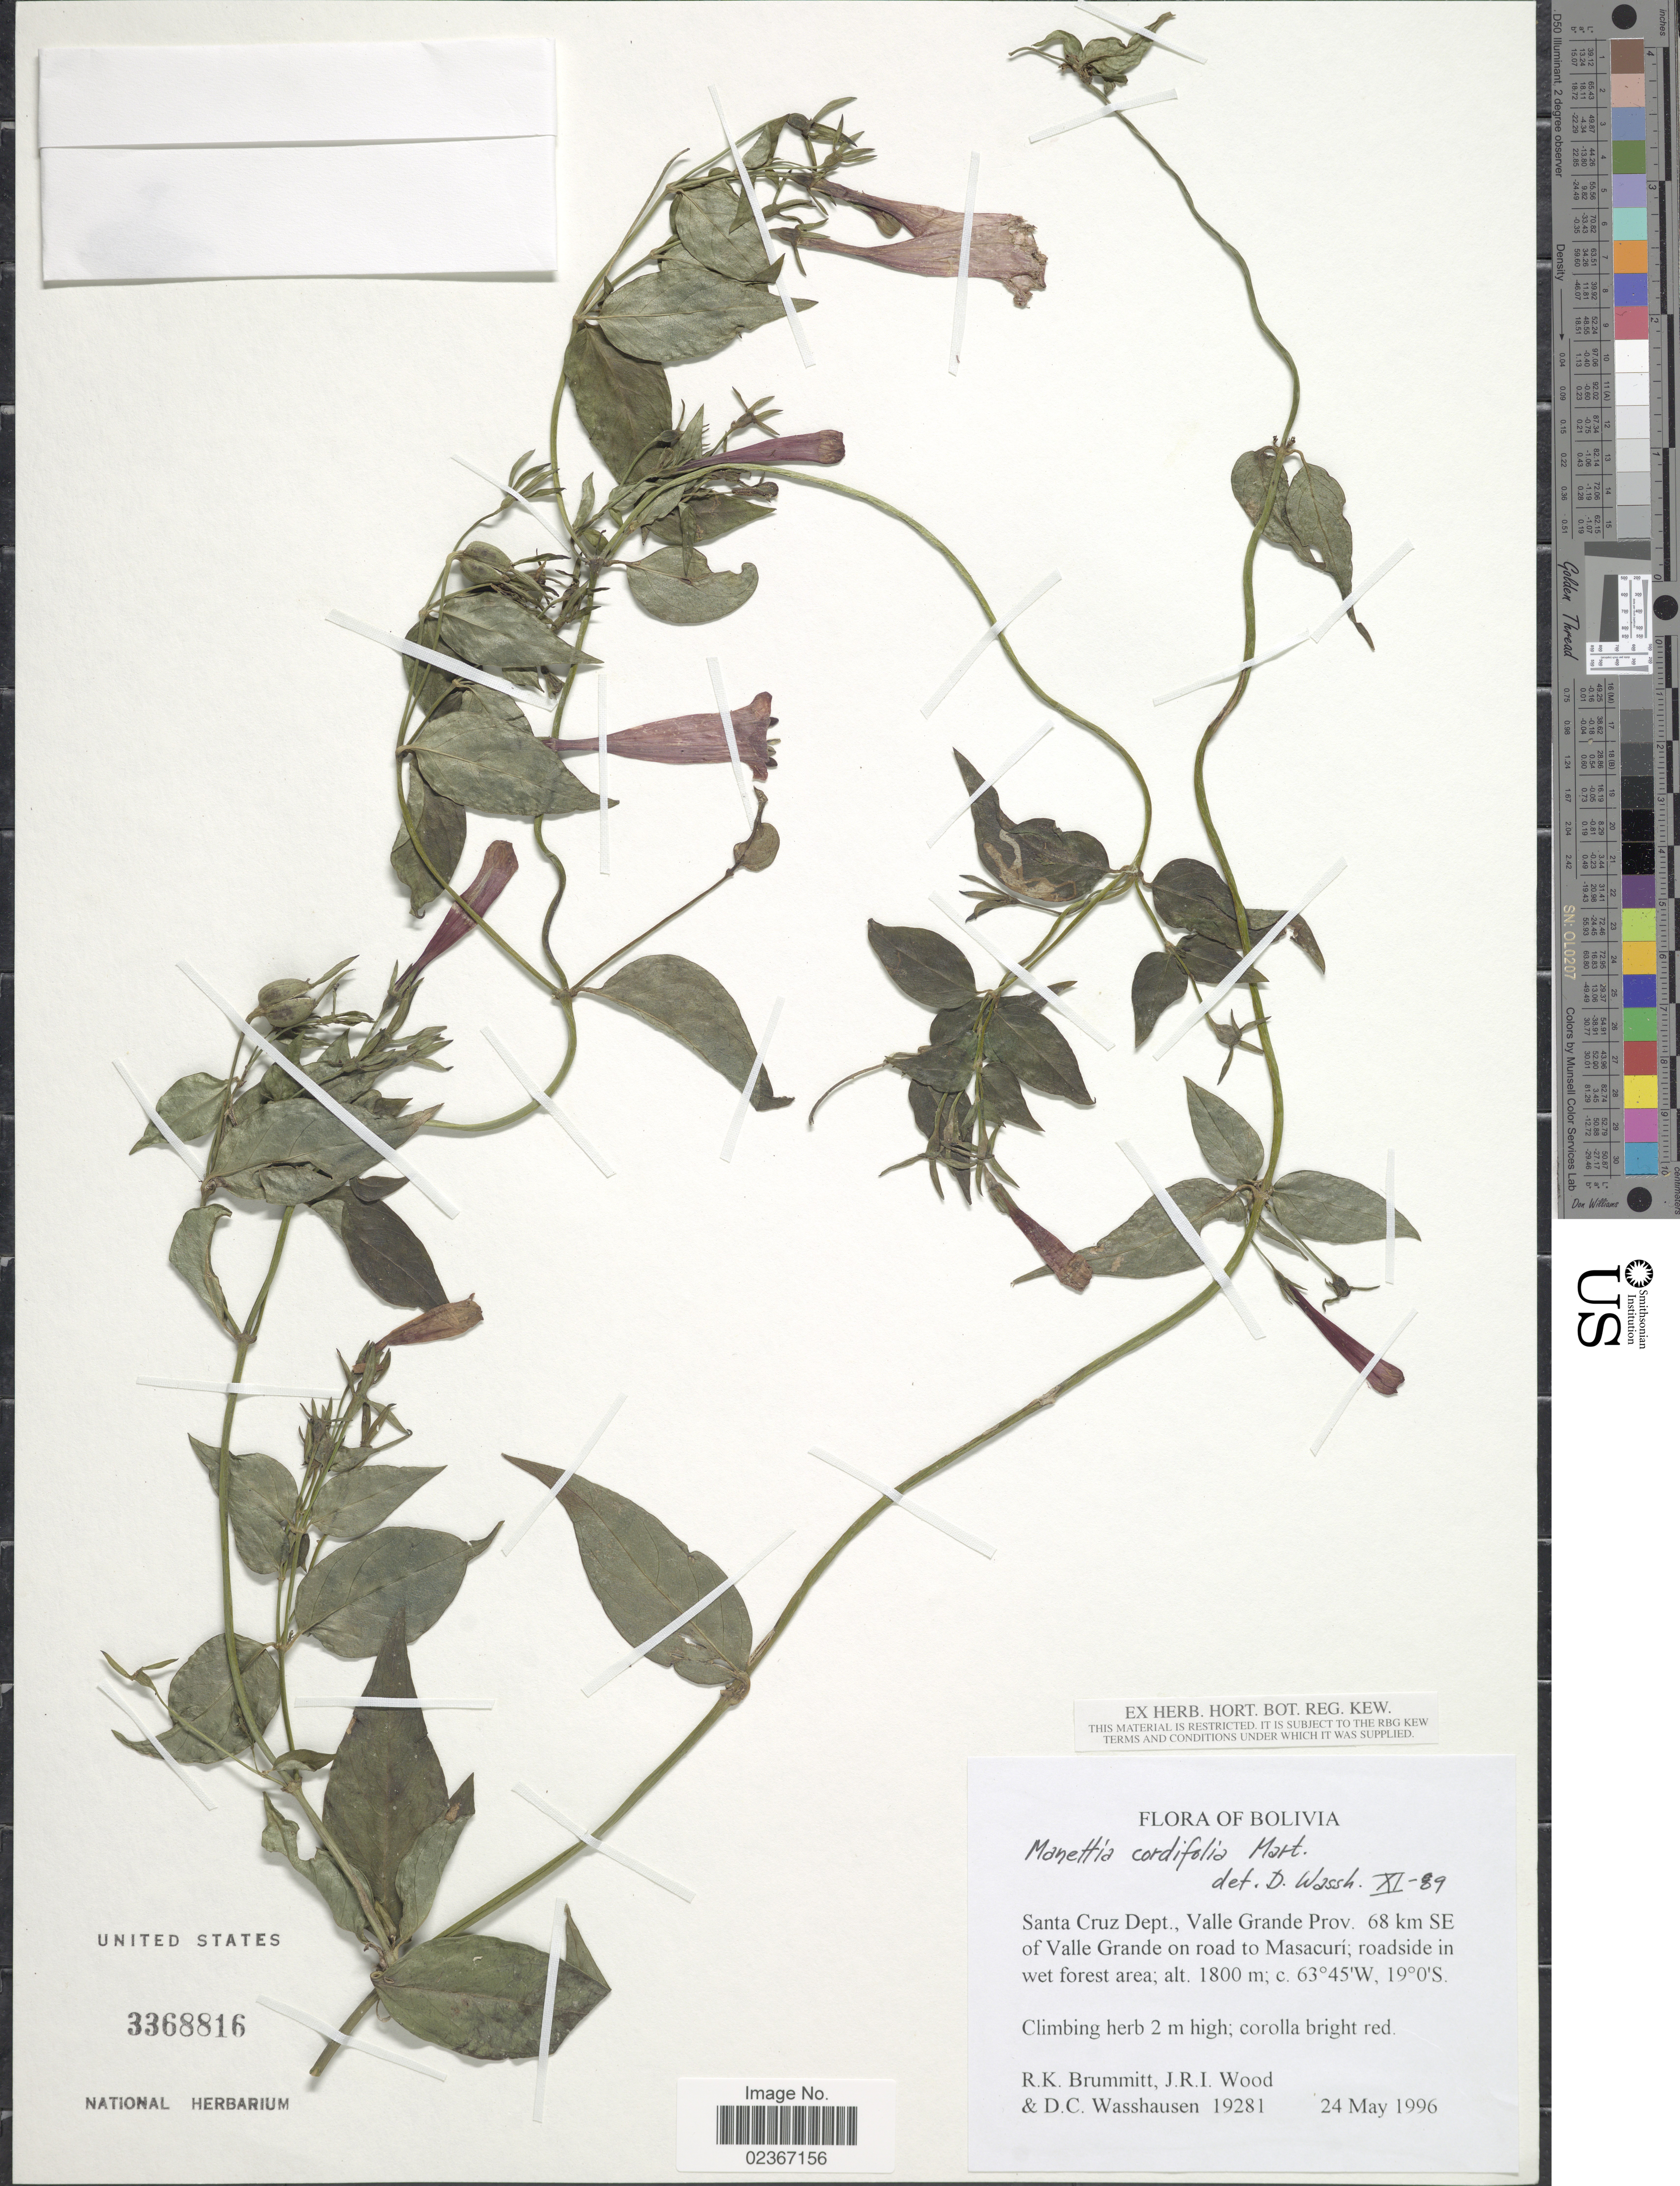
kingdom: Plantae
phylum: Tracheophyta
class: Magnoliopsida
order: Gentianales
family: Rubiaceae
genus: Manettia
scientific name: Manettia cordifolia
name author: Mart.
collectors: R. K. Brummitt, J. R. I. Wood & D. C. Wasshausen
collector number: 19281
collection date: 1996-05-24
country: Bolivia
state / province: Santa Cruz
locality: Santa Cruz Dept., Valle Grande Prov. 68 km SE of Valle Grande on road to Masacuri; roadside in wet forest area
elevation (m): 1800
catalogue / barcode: US 3368816